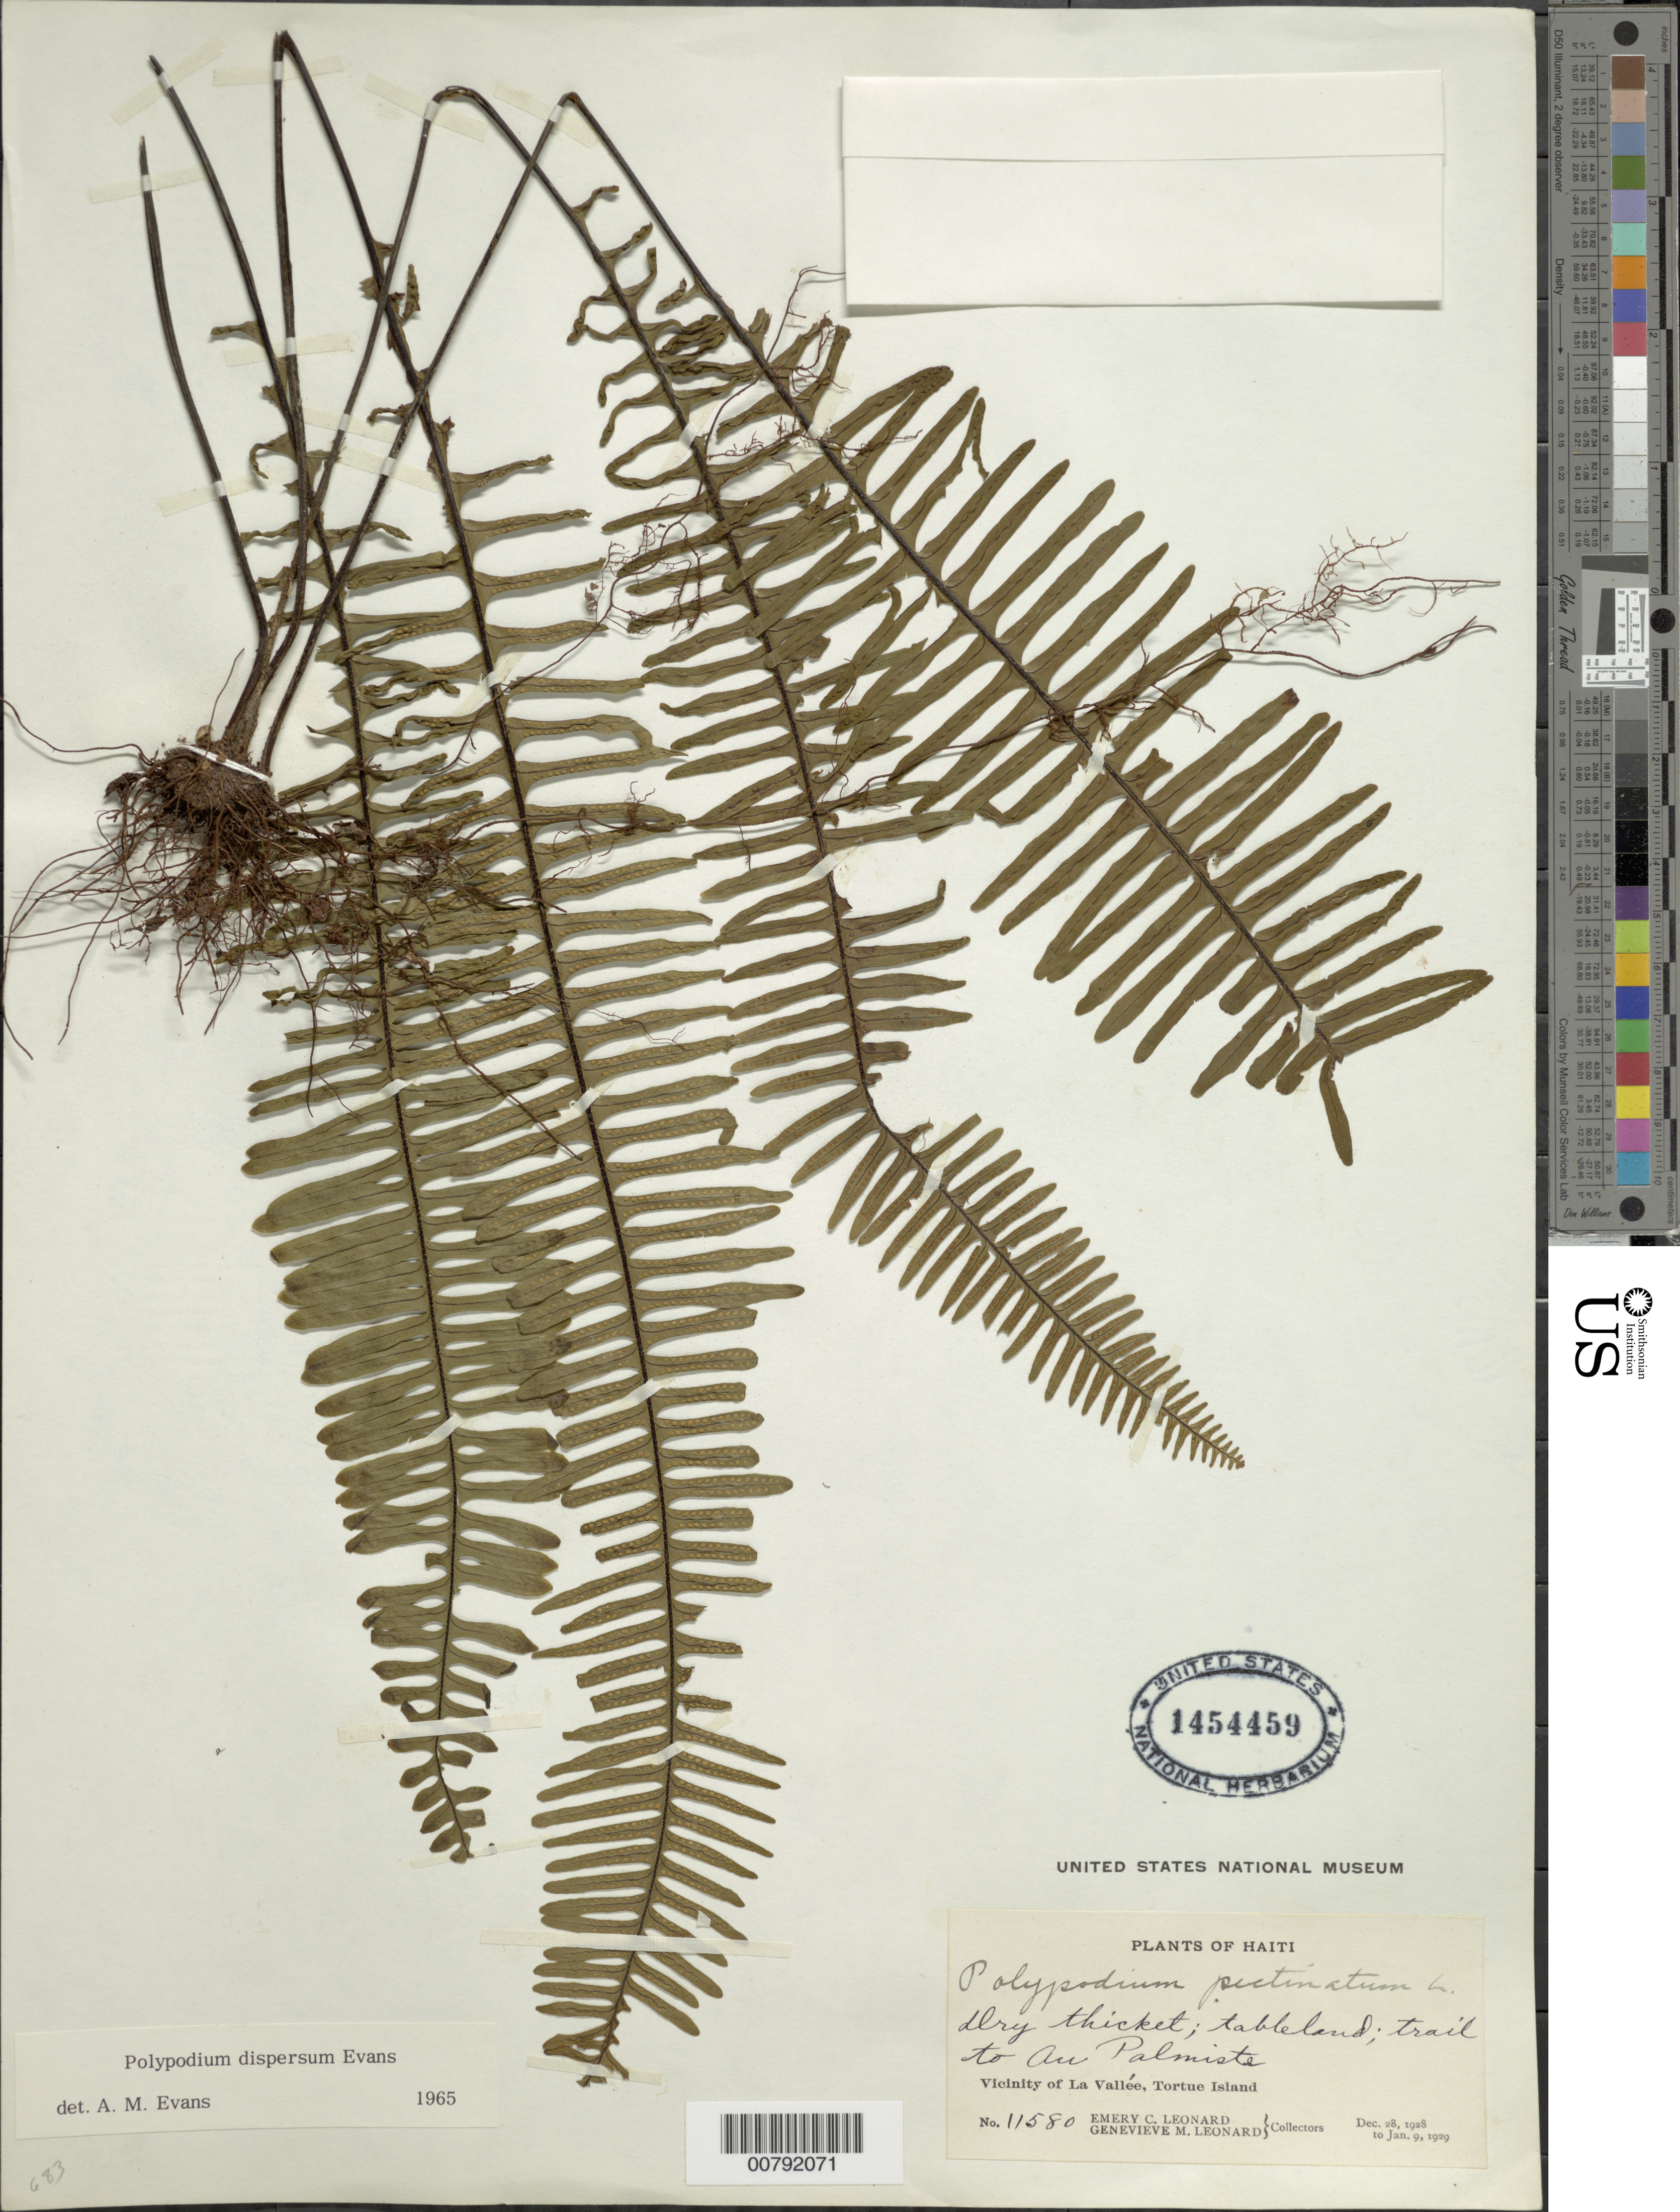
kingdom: Plantae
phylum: Tracheophyta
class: Polypodiopsida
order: Polypodiales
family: Polypodiaceae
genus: Pecluma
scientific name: Pecluma dispersa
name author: (A.M. Evans) M.G. Price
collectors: E. C. Leonard & G. M. Leonard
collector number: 11580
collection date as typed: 28 Dec 1929 to 09 Jan 1929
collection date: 1929-01-09/1929-12-28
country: Haiti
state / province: Nord-Óuest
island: Île de la Tortue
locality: La Vallée, Tortue Island, trail to Au Palmiste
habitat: Dry thicket, tableland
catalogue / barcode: US 1454459